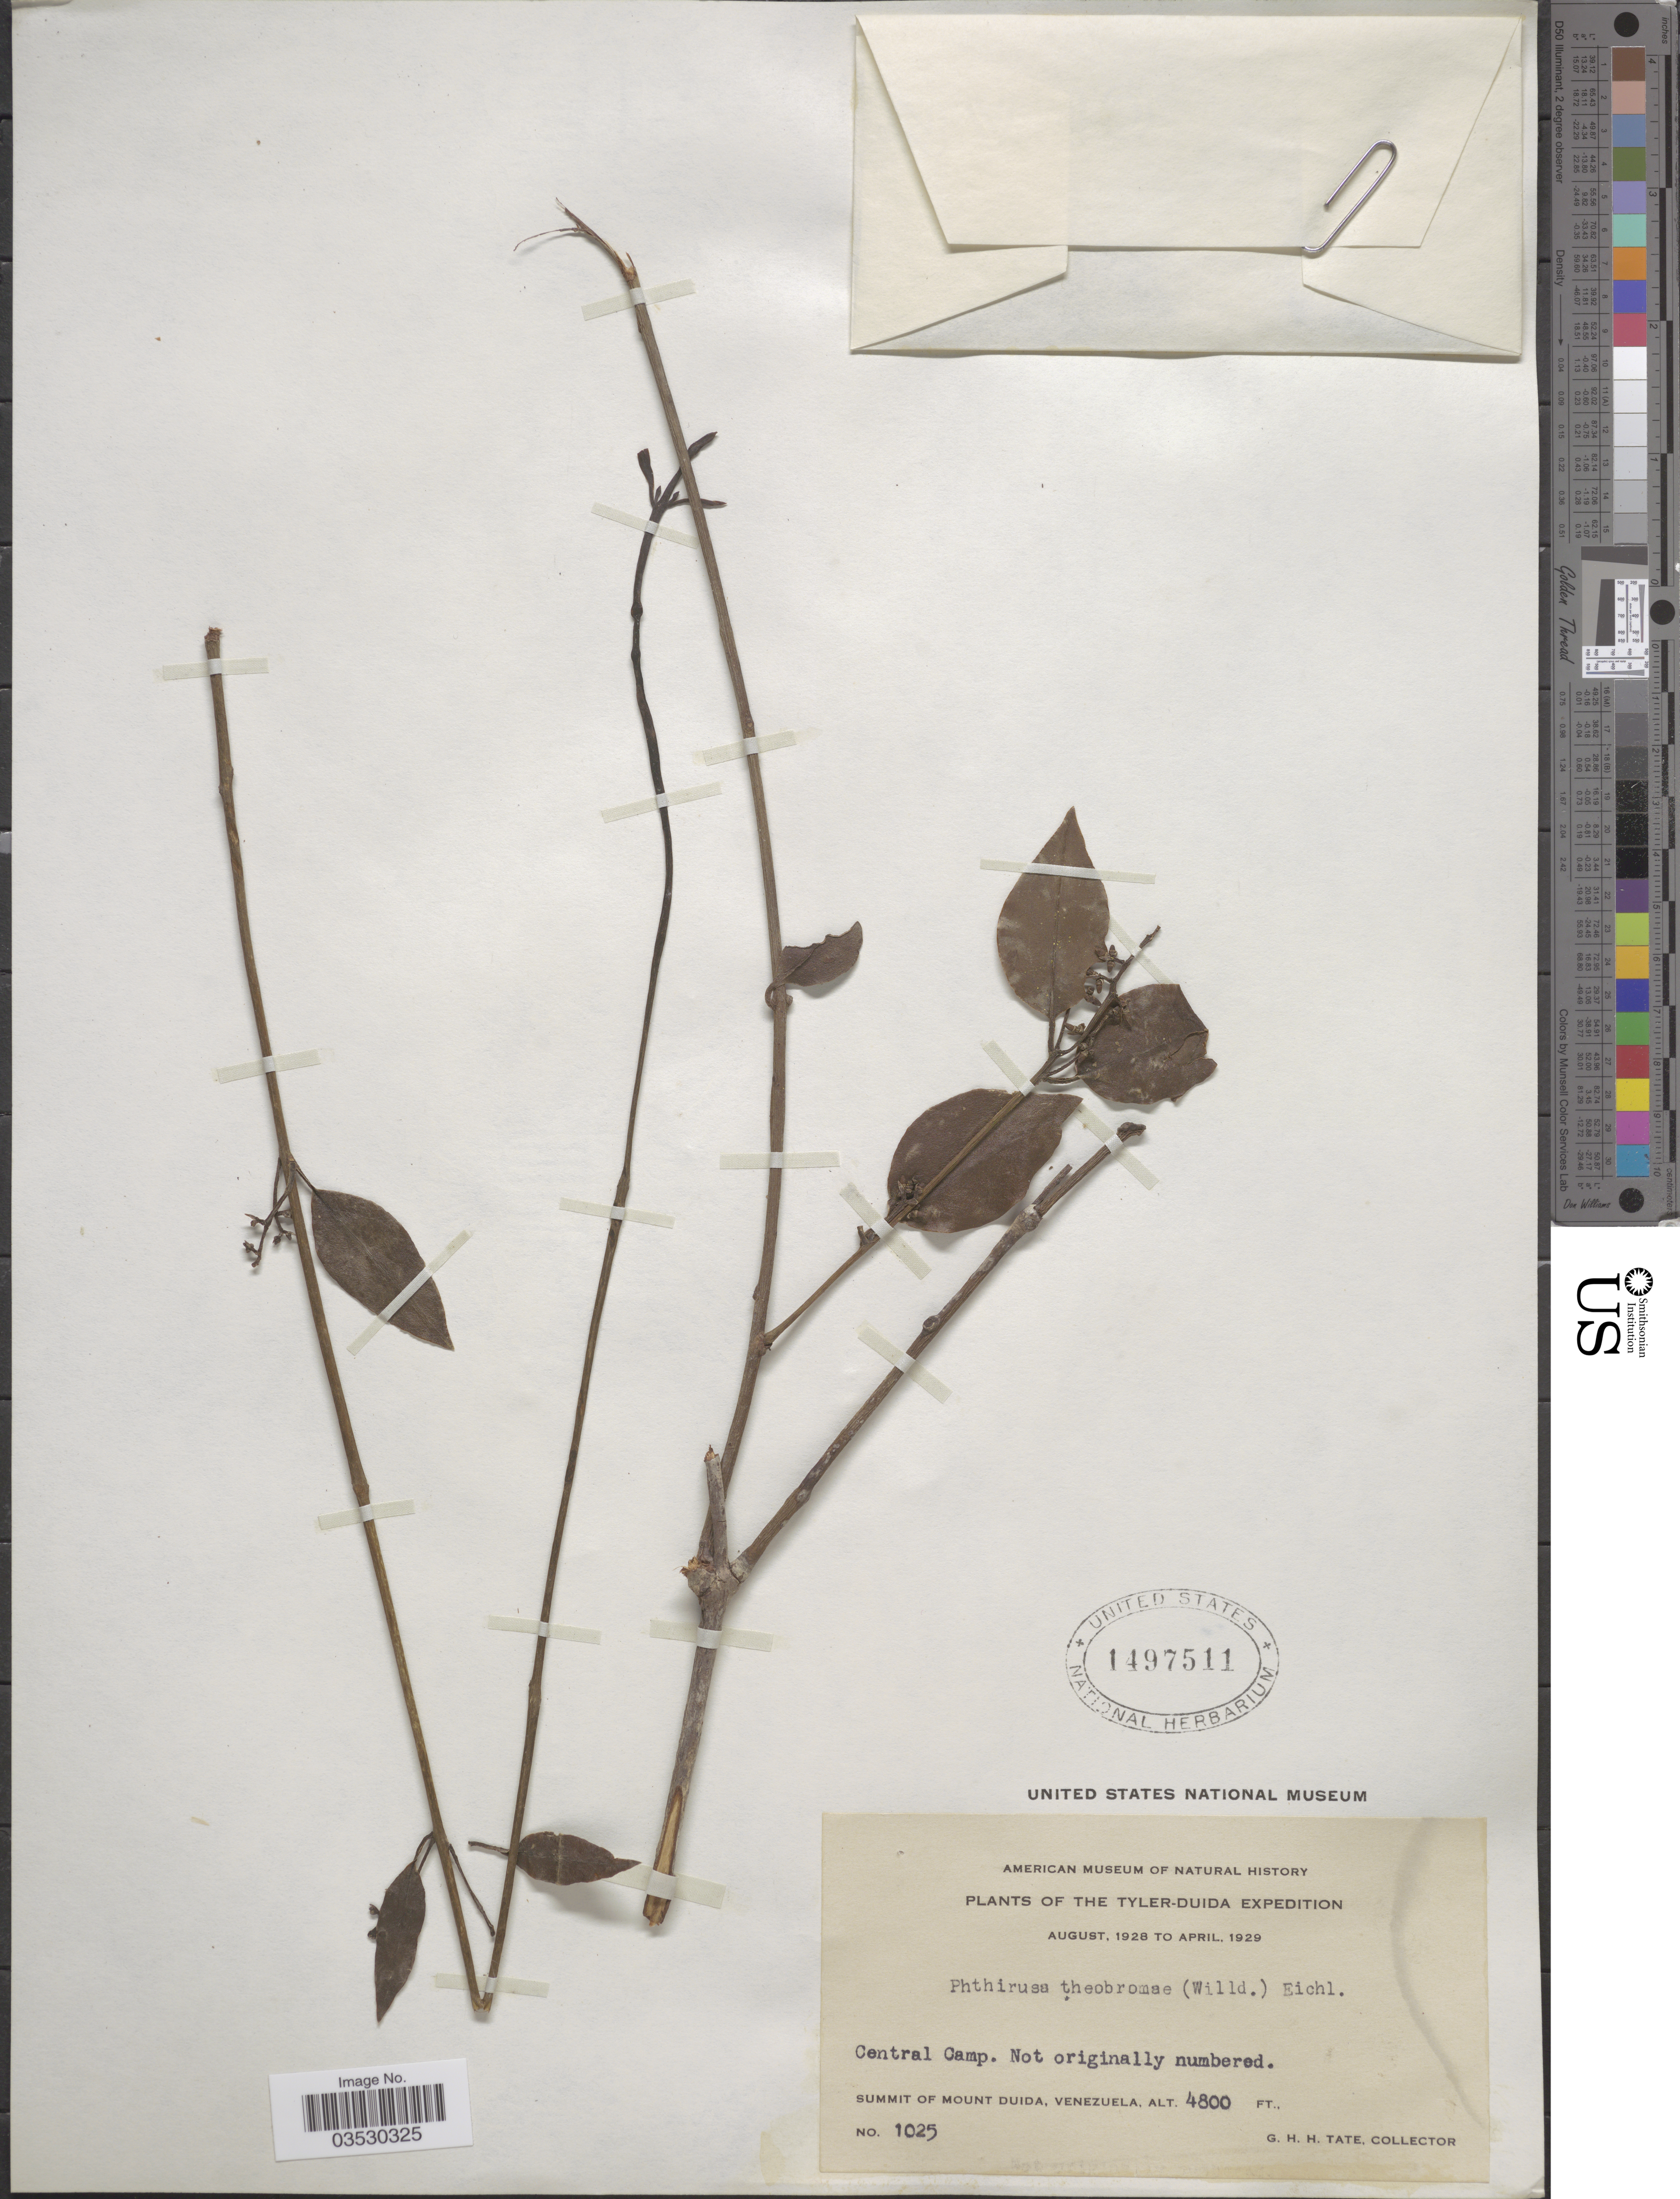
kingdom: Plantae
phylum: Tracheophyta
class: Magnoliopsida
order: Santalales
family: Loranthaceae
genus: Struthanthus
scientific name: Struthanthus aduncus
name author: (G. Mey.) G. Don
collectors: G. H. H.Tate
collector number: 1025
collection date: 1928-08/1929-04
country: Venezuela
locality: Tyler-Duida. Central Camp. Summit of Mount Duida.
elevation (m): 1463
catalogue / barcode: US 1497511